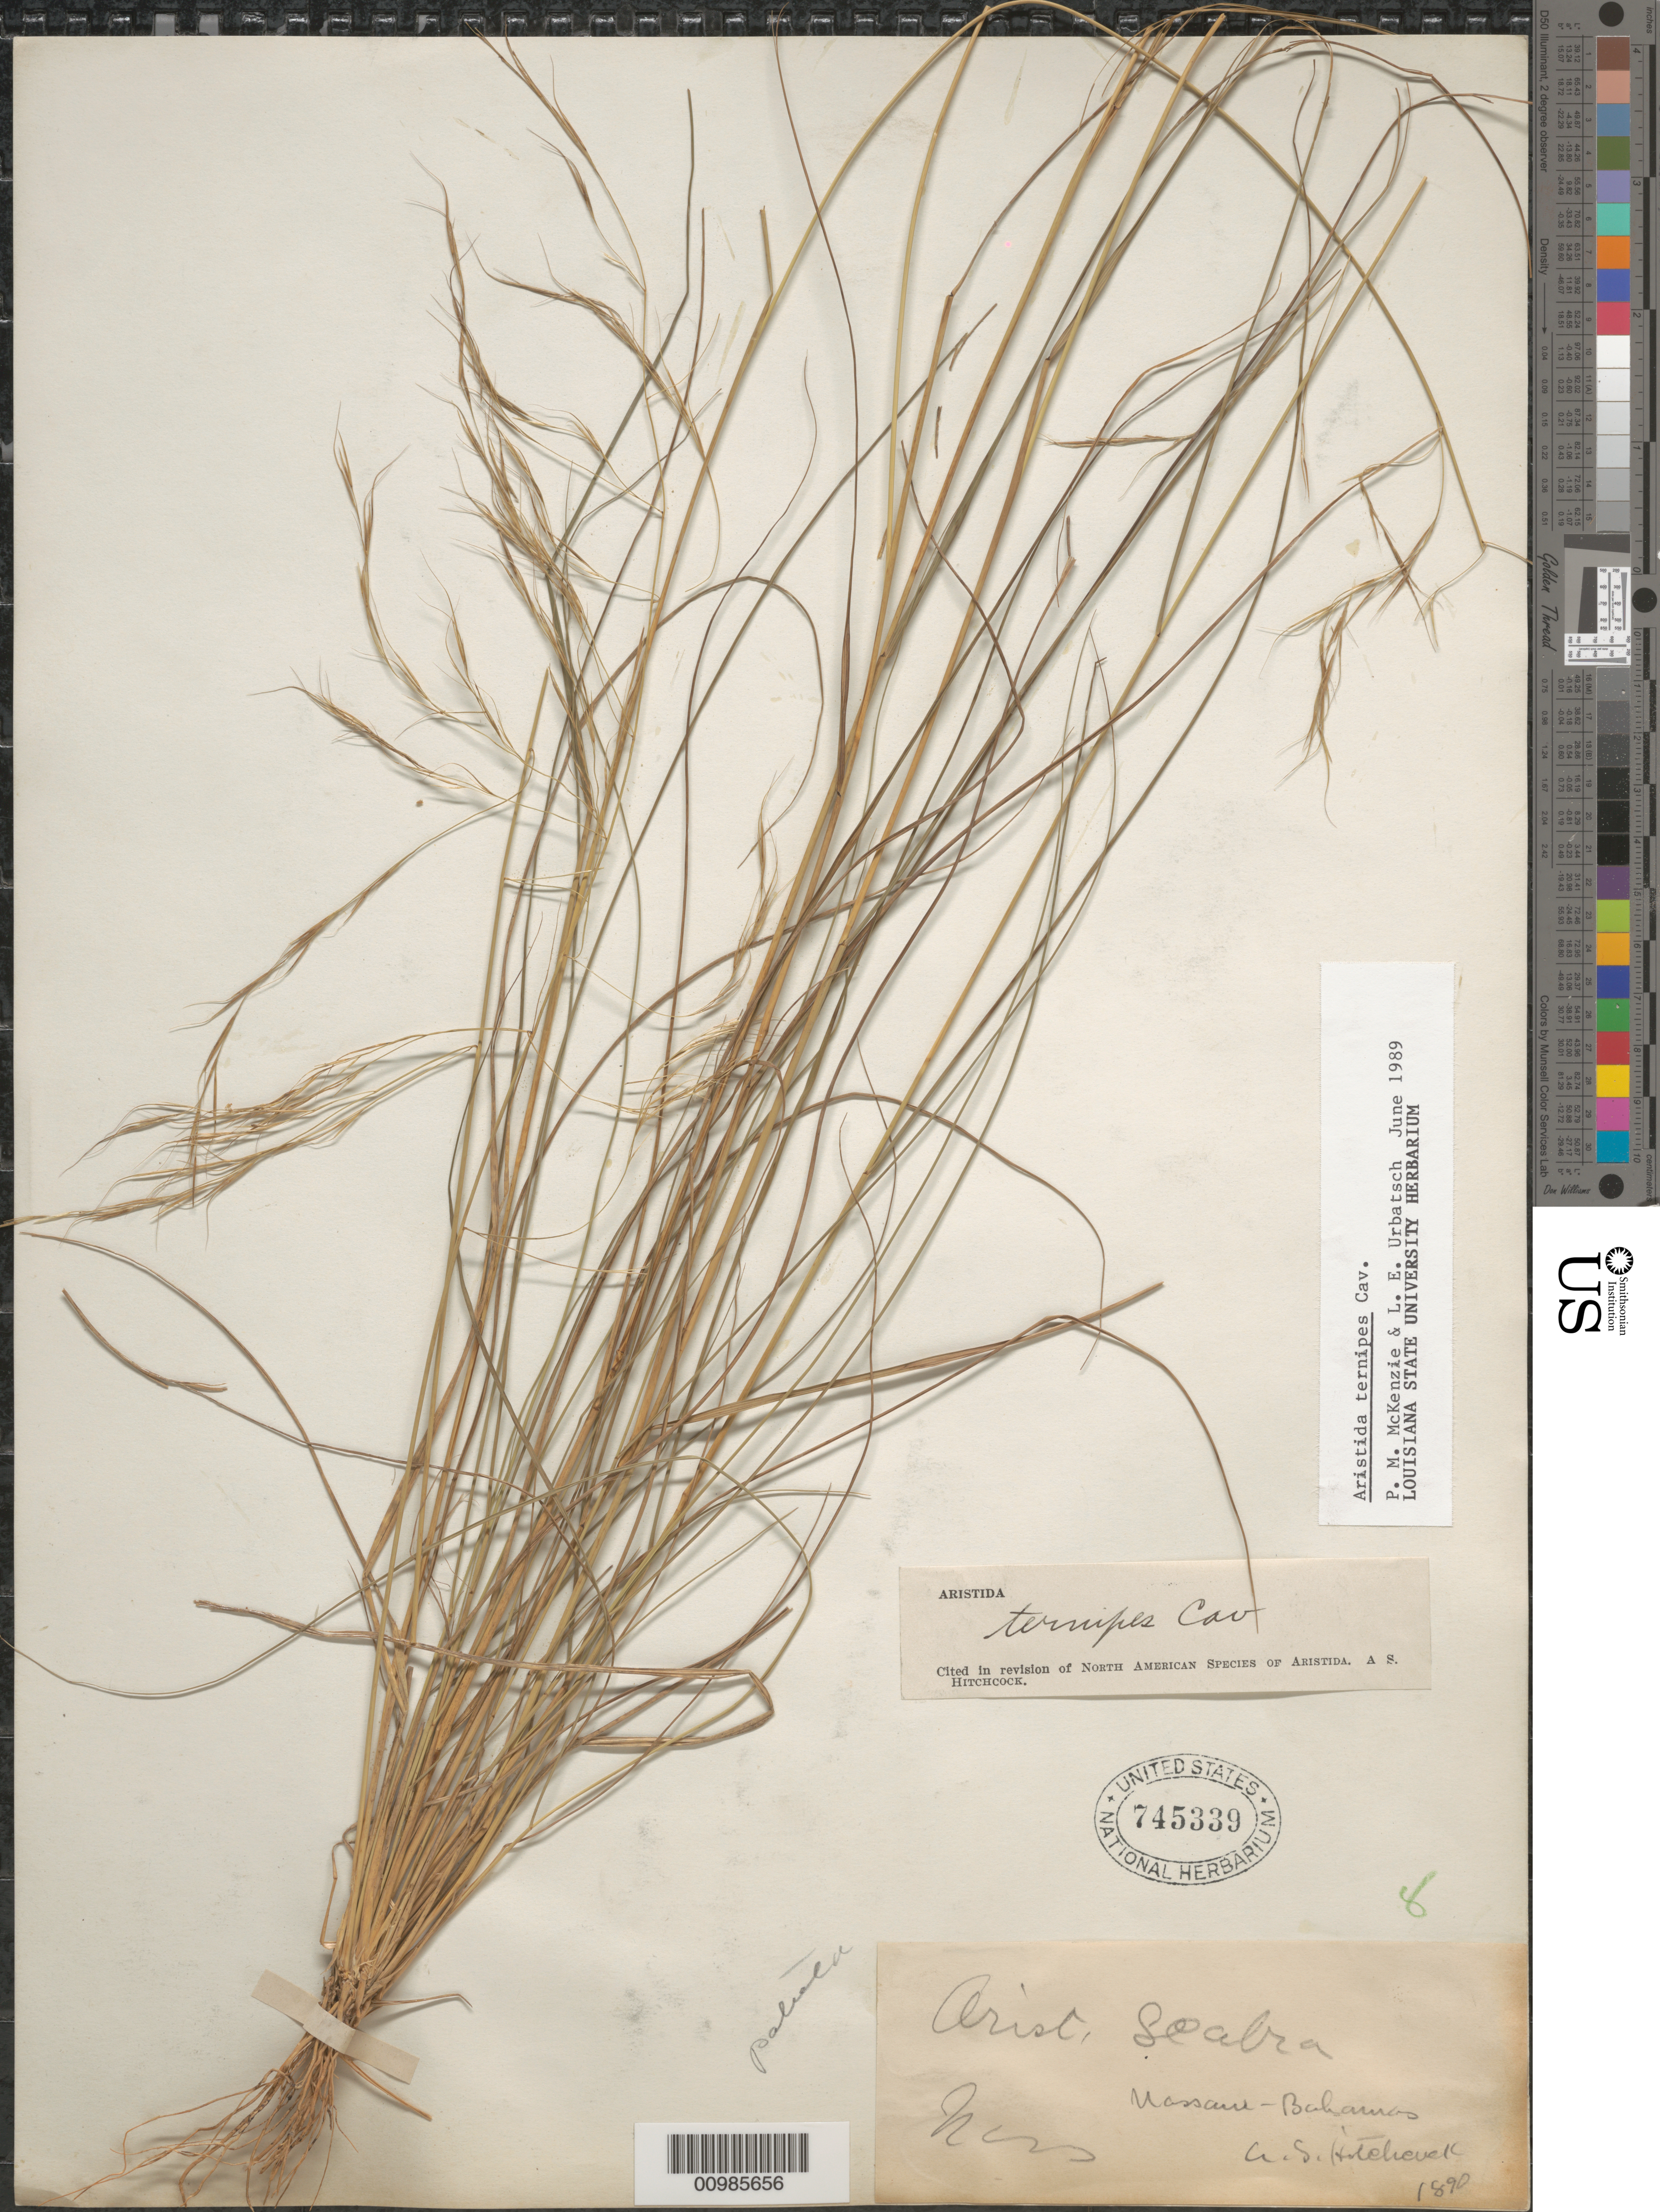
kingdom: Plantae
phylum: Tracheophyta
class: Liliopsida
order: Poales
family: Poaceae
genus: Aristida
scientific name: Aristida ternipes var. ternipes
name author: Cav.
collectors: A. S. Hitchcock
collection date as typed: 1890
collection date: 1890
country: Bahamas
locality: Nassau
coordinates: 0 N, 0 E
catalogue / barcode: US 745339